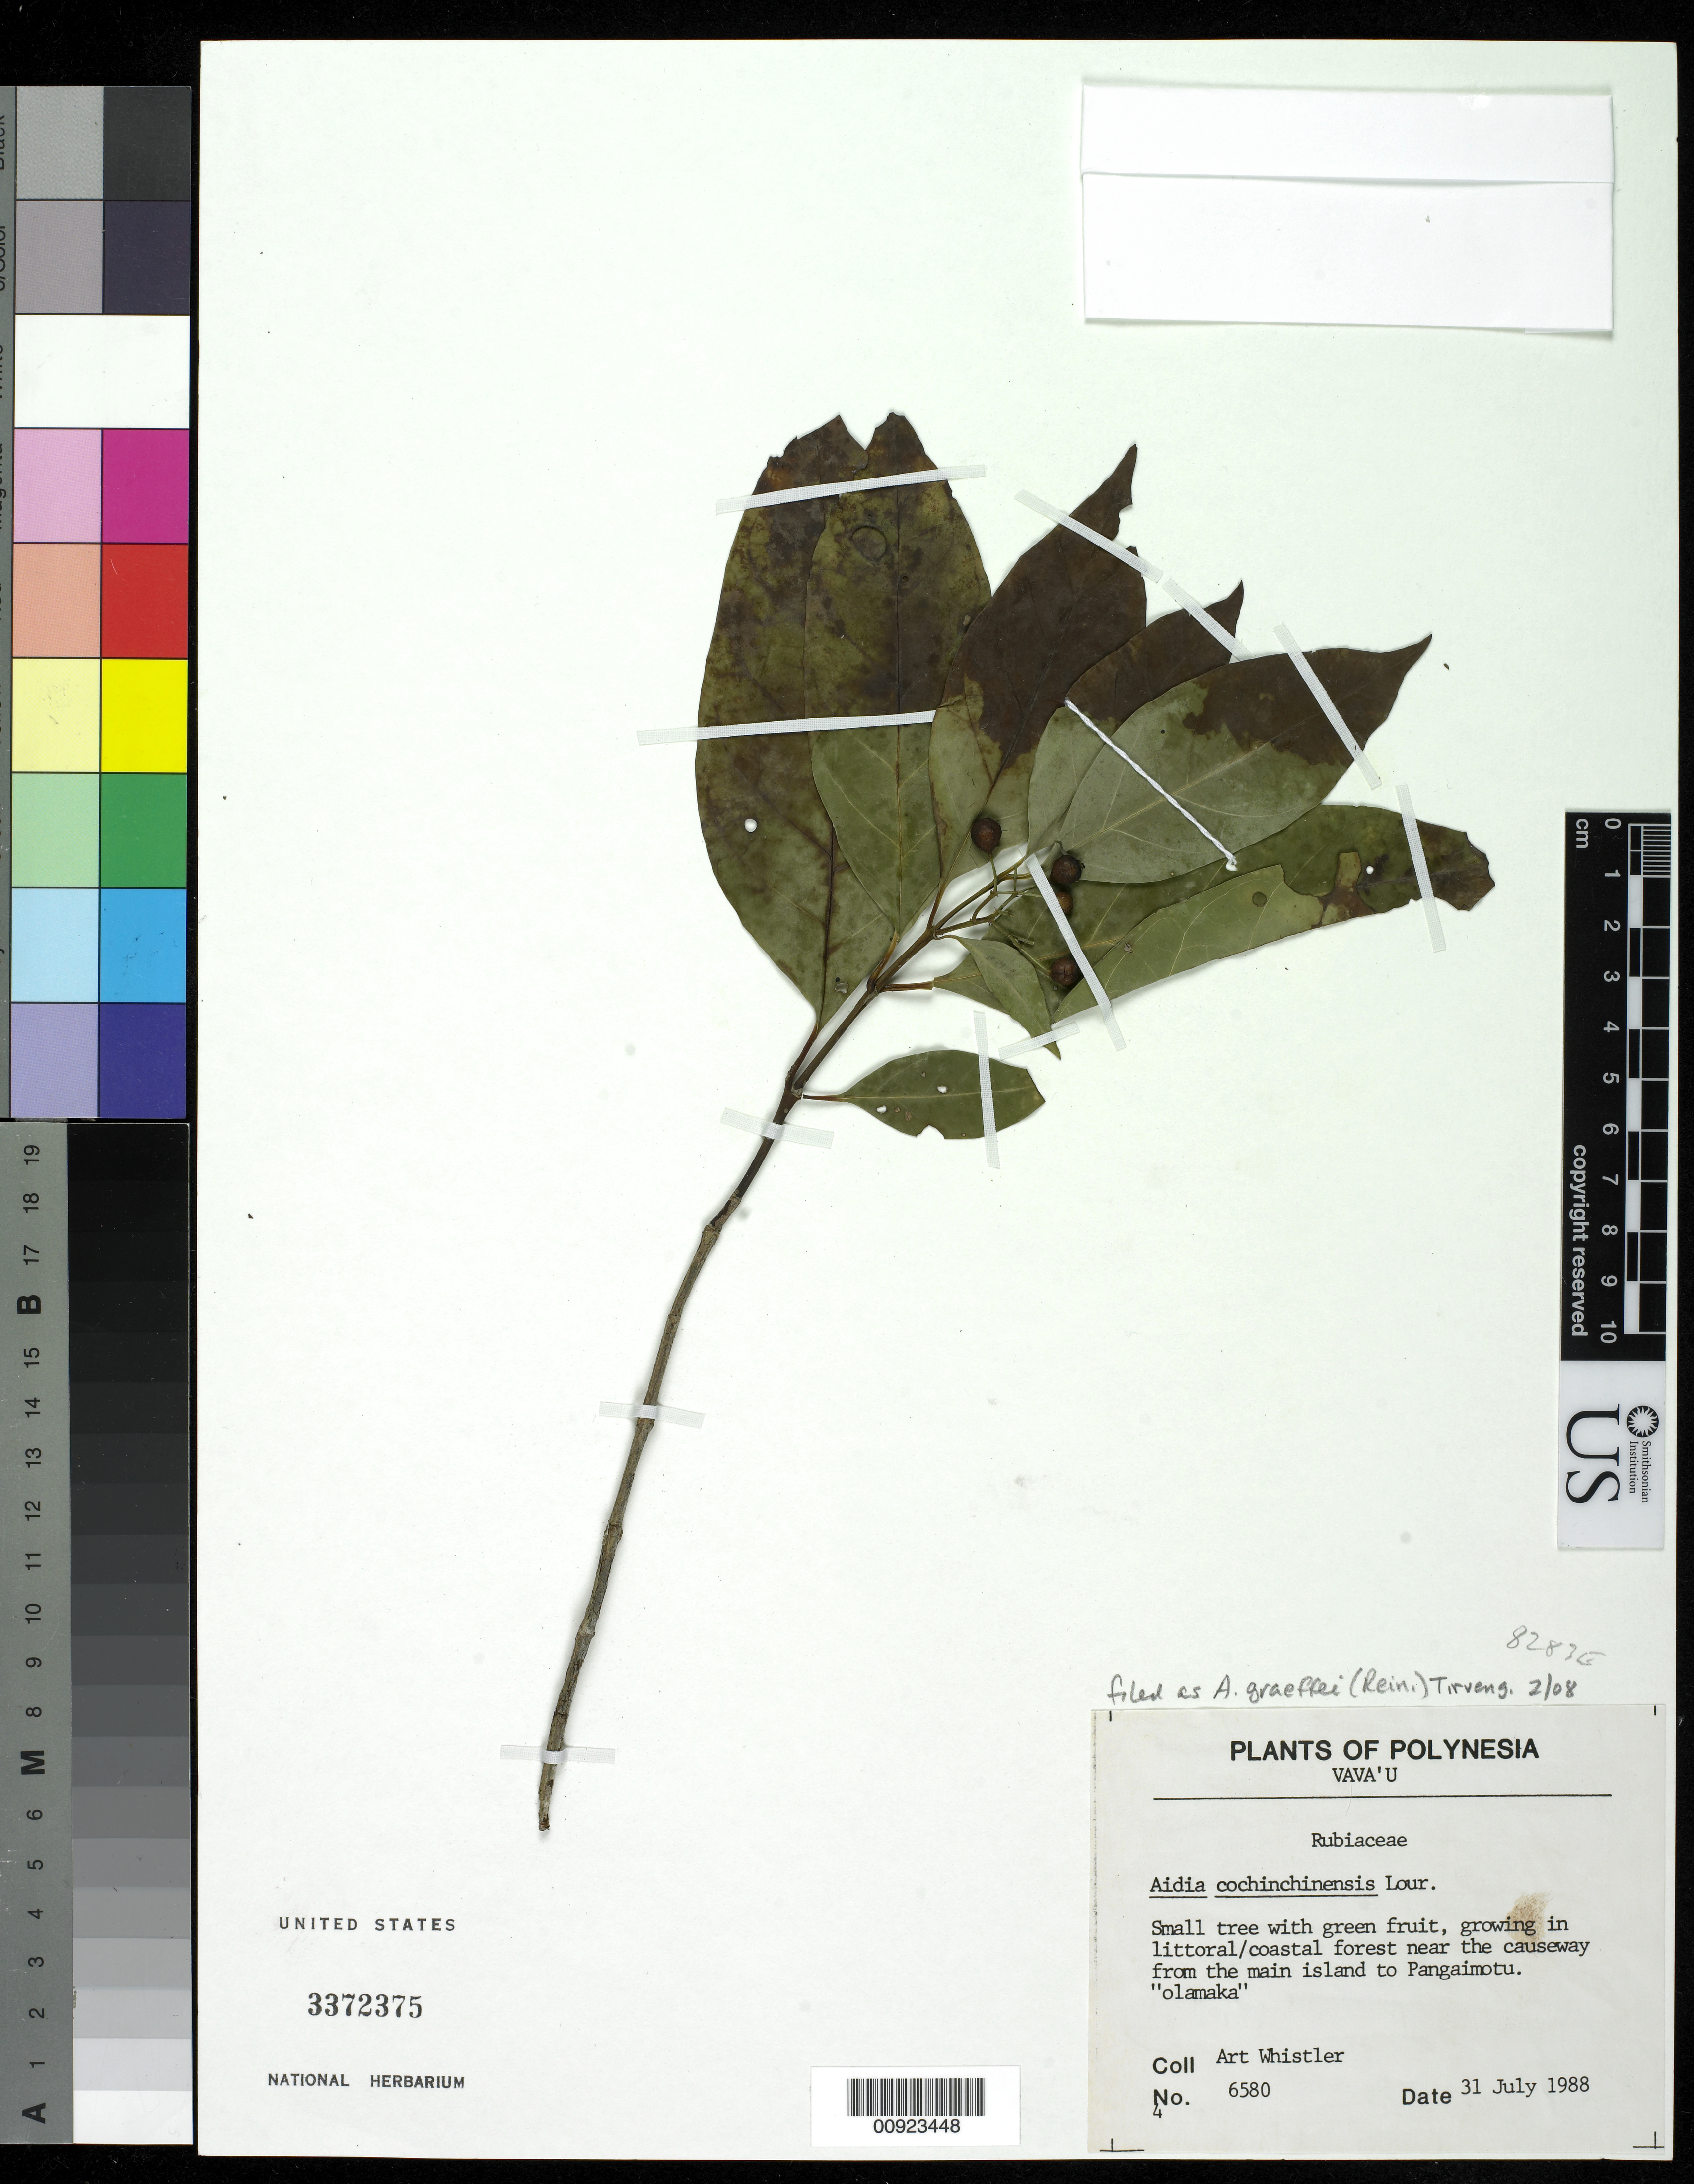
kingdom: Plantae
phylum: Tracheophyta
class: Magnoliopsida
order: Gentianales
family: Rubiaceae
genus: Aidia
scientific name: Aidia graeffei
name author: (Reinecke) Tirveng.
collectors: A. Whistler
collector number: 6580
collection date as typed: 31 Jul 1988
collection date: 1988-07-31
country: Tonga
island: Vava'u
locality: causeway from the main island to Pangaimotu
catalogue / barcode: US 3372375